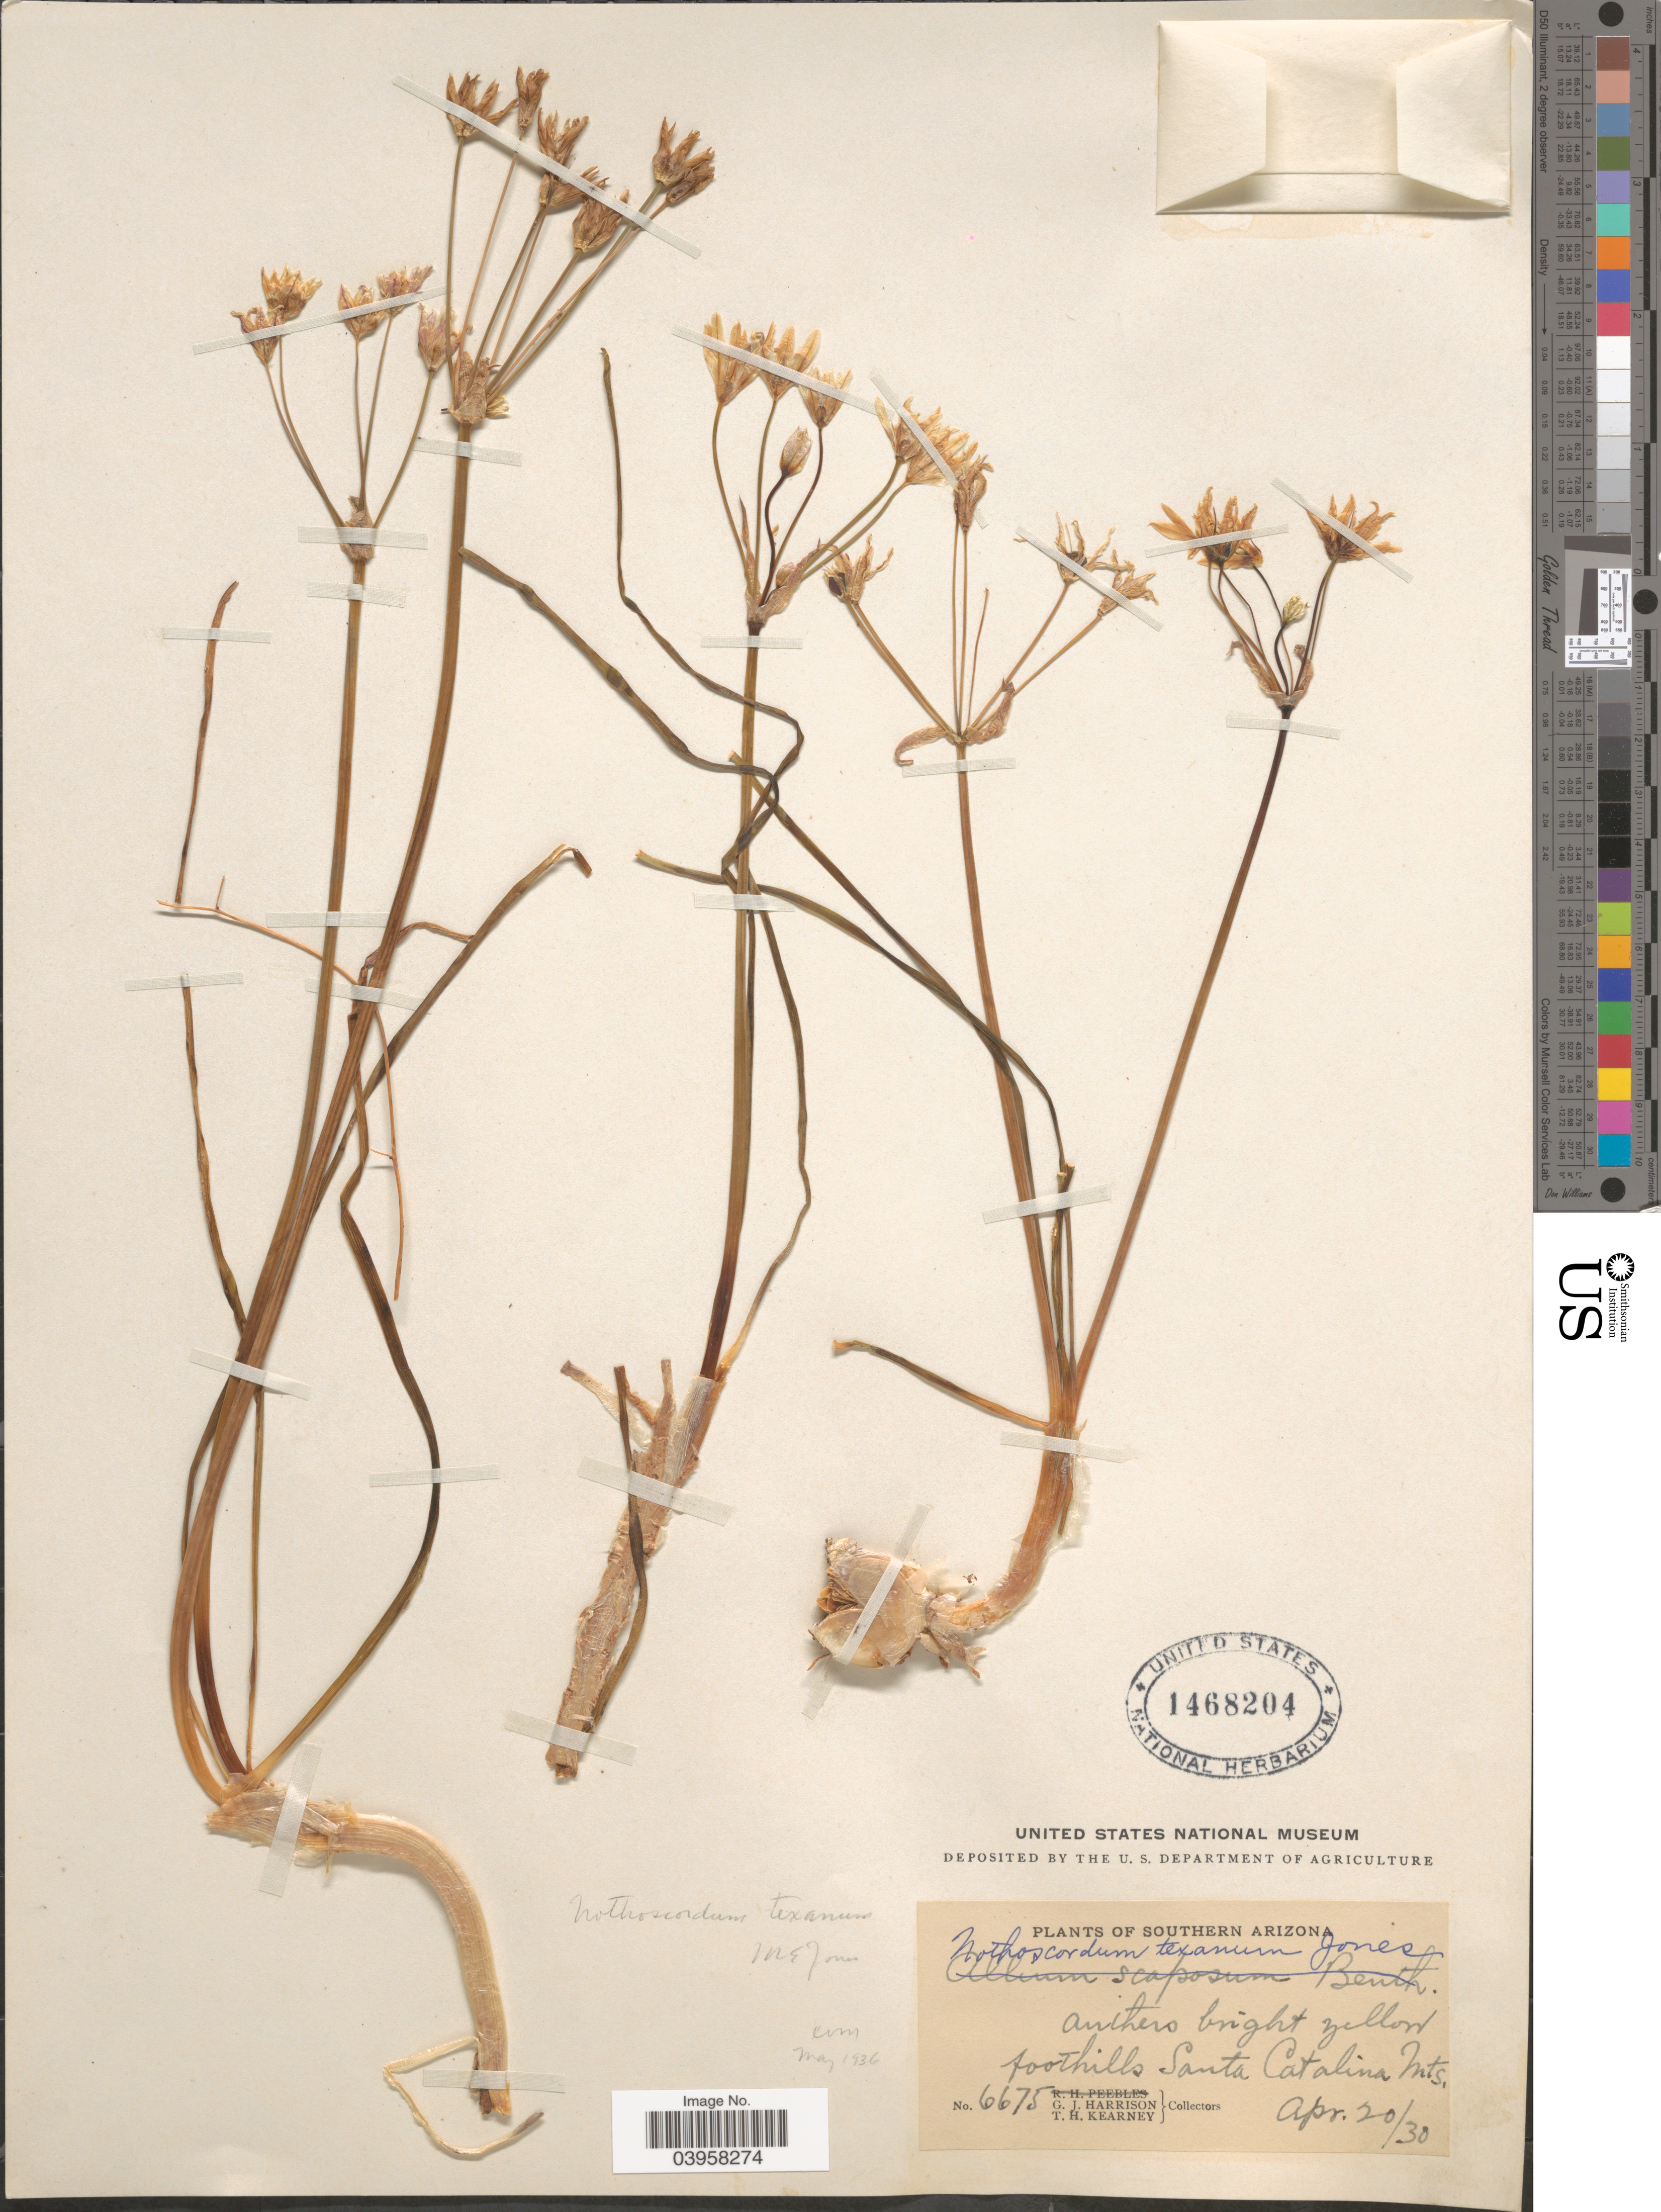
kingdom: Plantae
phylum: Tracheophyta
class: Liliopsida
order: Asparagales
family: Amaryllidaceae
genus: Nothoscordum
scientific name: Nothoscordum bivalve var. bivalve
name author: (L.) Britton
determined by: Strong, Mark T., (BOT), Smithsonian Institution - National Museum of Natural History (UNITED STATES)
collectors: G. J. Harrison & T. H. Kearney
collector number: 6675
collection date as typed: Transcribed d/m/y: 20/4/30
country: United States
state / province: Arizona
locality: Southern Arizona. Foothills Santa Catalina Mts.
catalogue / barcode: US 1468204